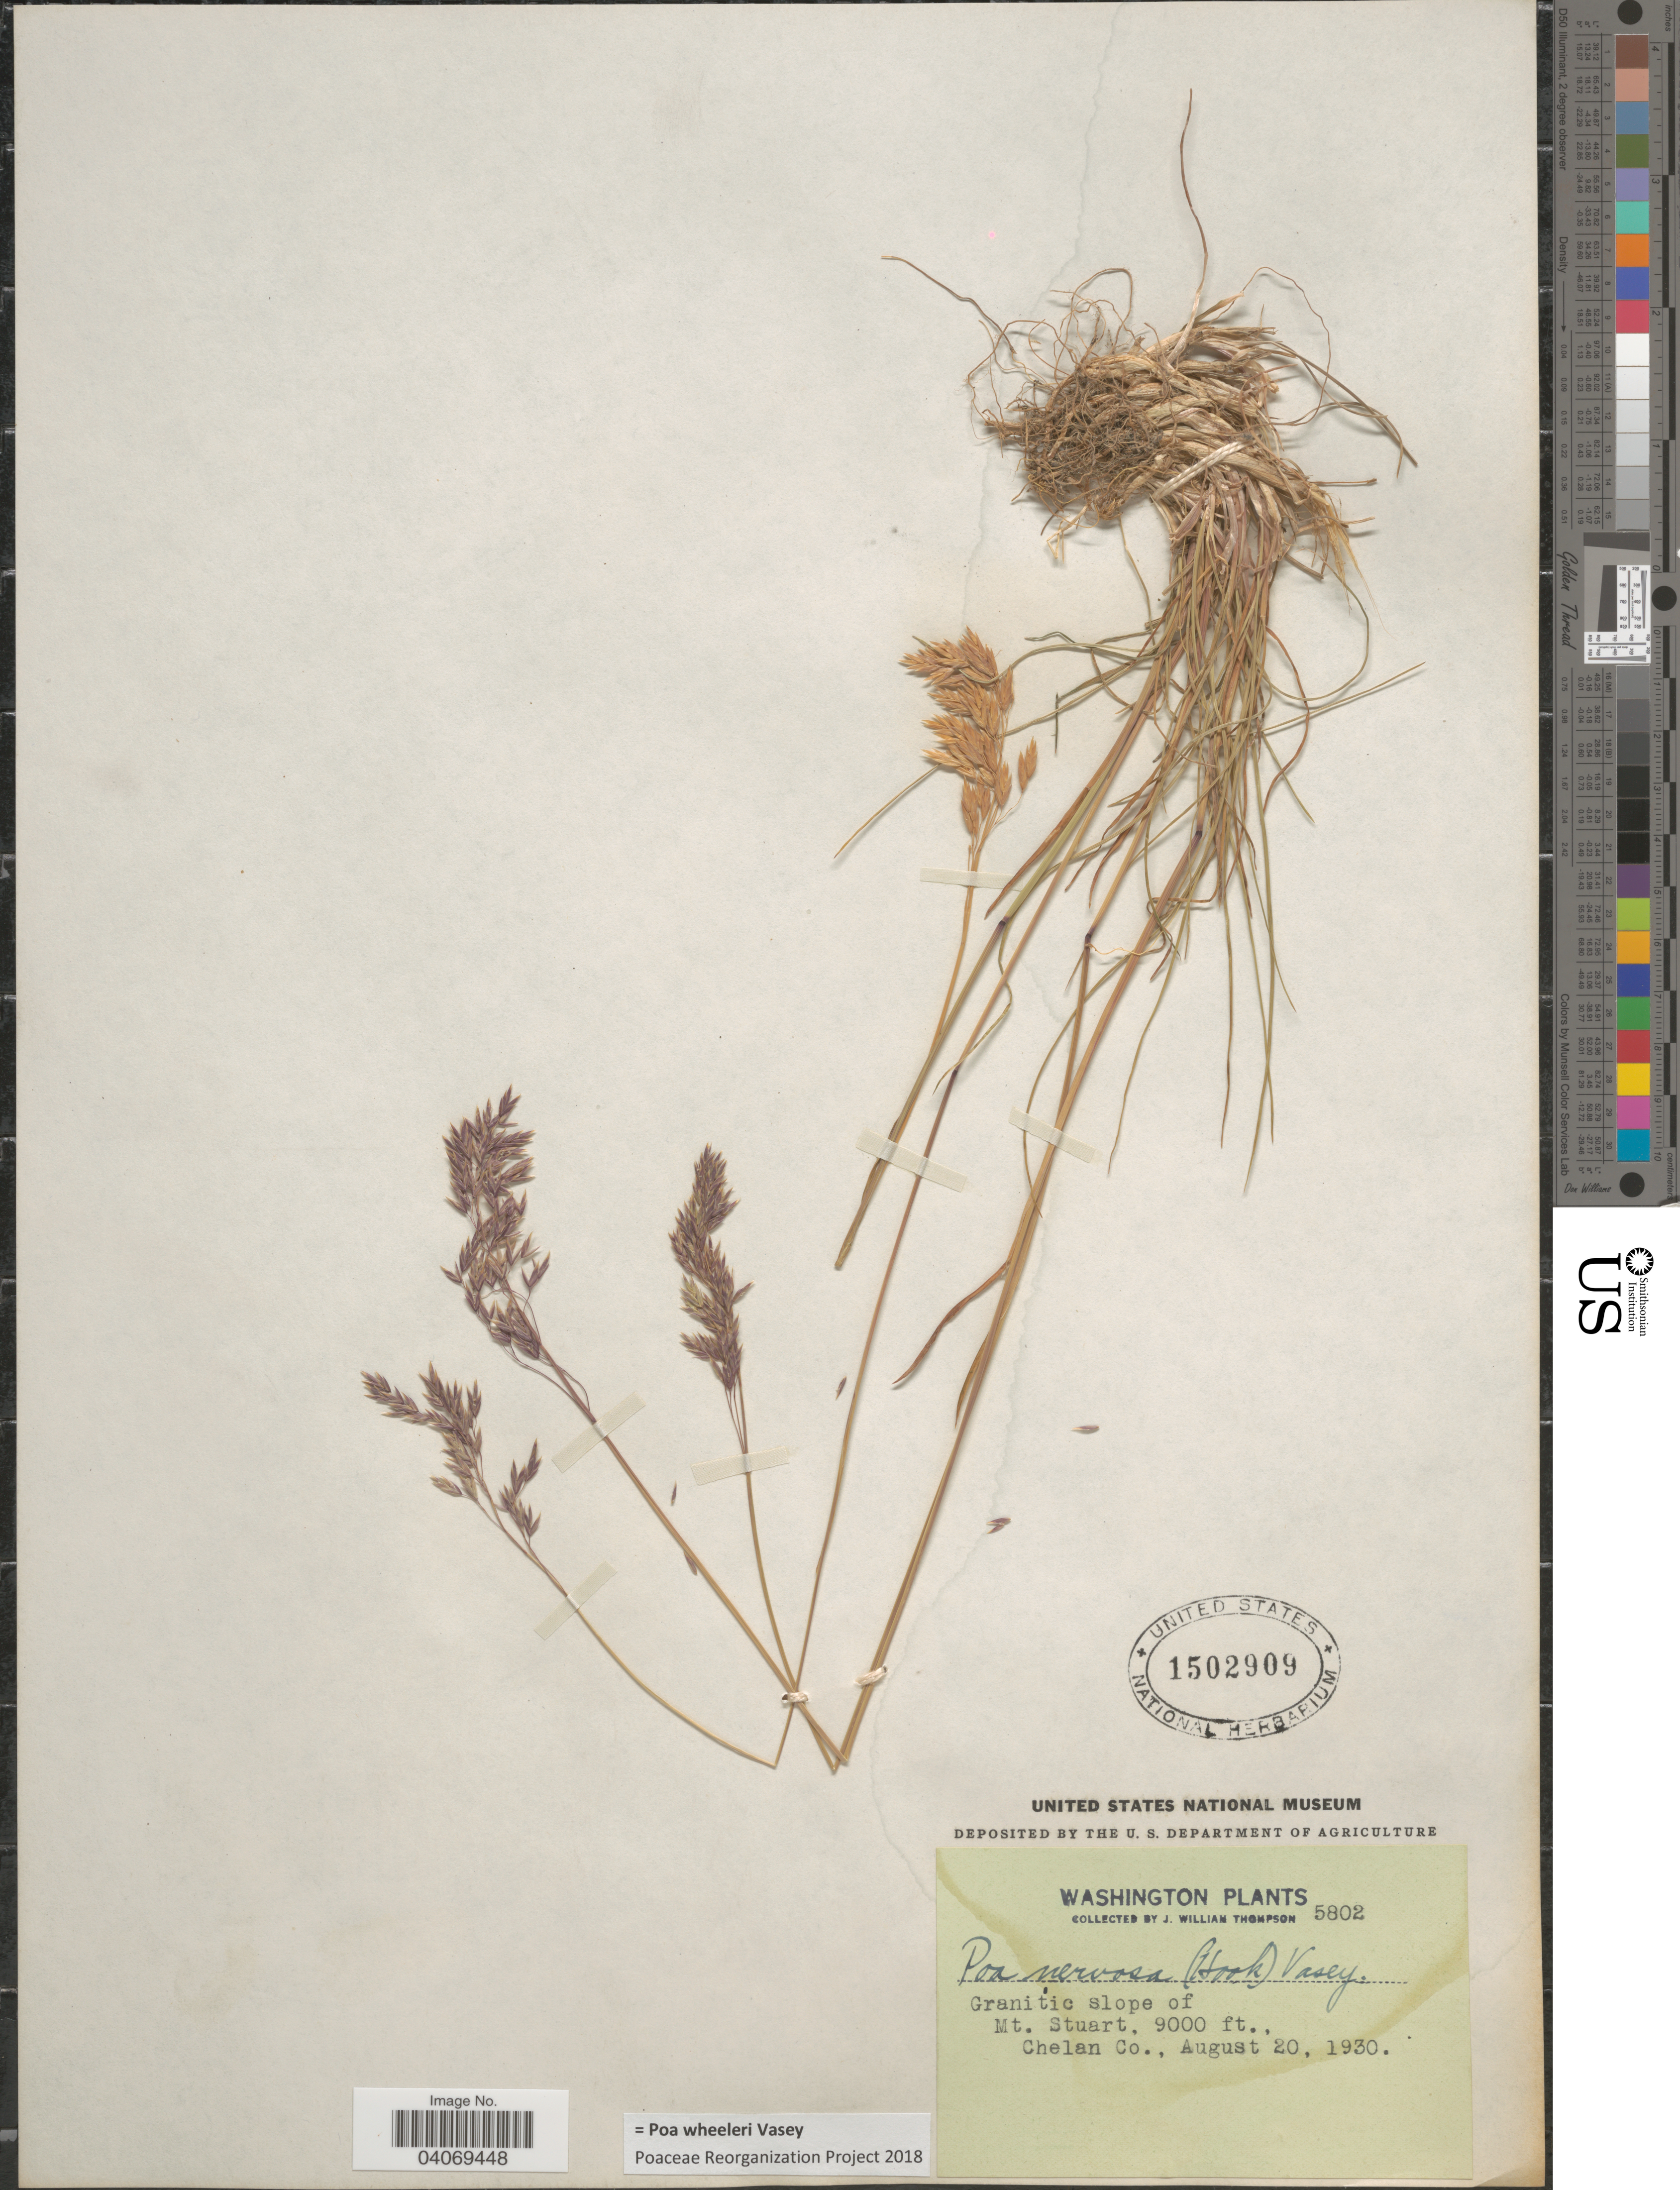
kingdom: Plantae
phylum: Tracheophyta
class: Liliopsida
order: Poales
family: Poaceae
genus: Poa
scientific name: Poa wheeleri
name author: Vasey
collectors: J. W. Thompson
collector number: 5802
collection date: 1930-08-20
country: United States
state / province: Washington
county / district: Chelan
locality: Granitic slope of Mt. Stuart. Chelan Co.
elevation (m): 2743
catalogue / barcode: US 1502909